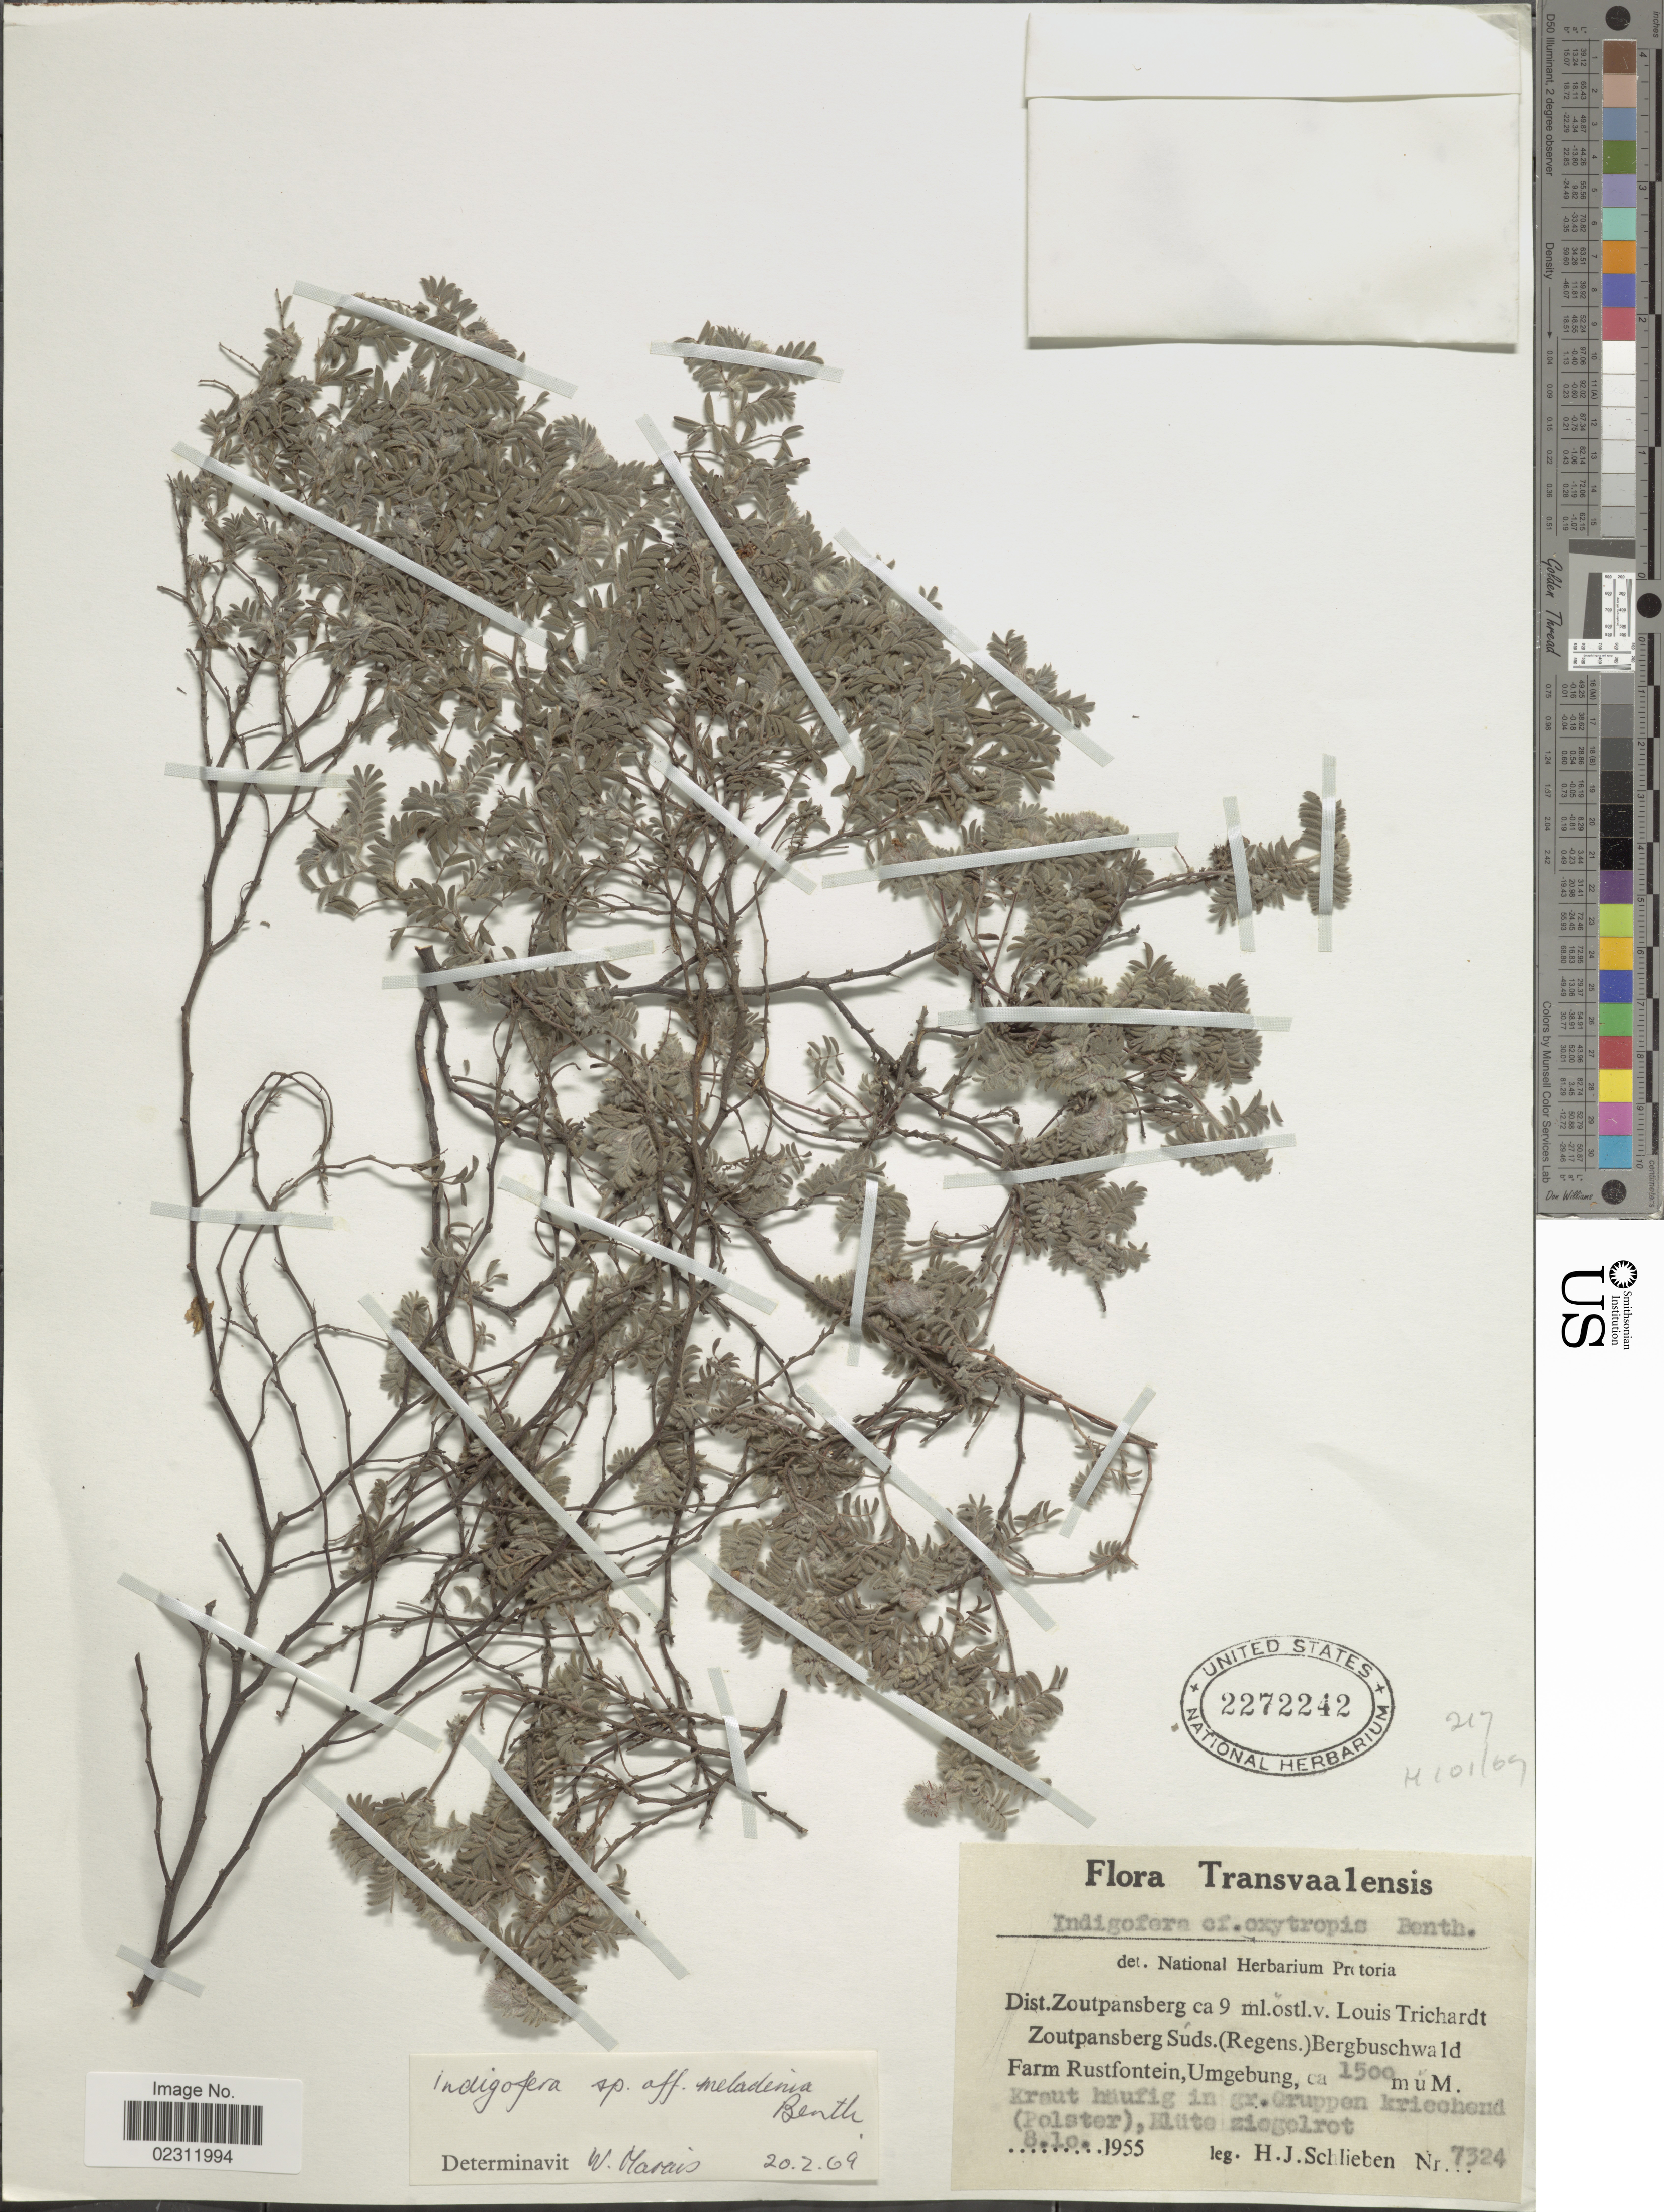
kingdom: Plantae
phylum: Tracheophyta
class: Magnoliopsida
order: Fabales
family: Fabaceae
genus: Indigofera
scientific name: Indigofera melanadenia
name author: Benth. ex Harv.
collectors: H. J. Schlieben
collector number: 7324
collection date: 1955-10-08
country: South Africa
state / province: Limpopo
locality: Transvaalensis, Dist. Zoutpansberg ca 9 ml. ostl. v. Louis Trichardt, Zoutpansberg Suds (Regens), BErgbuschwald Farm Rustfontein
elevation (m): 1500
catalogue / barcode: US 2272242